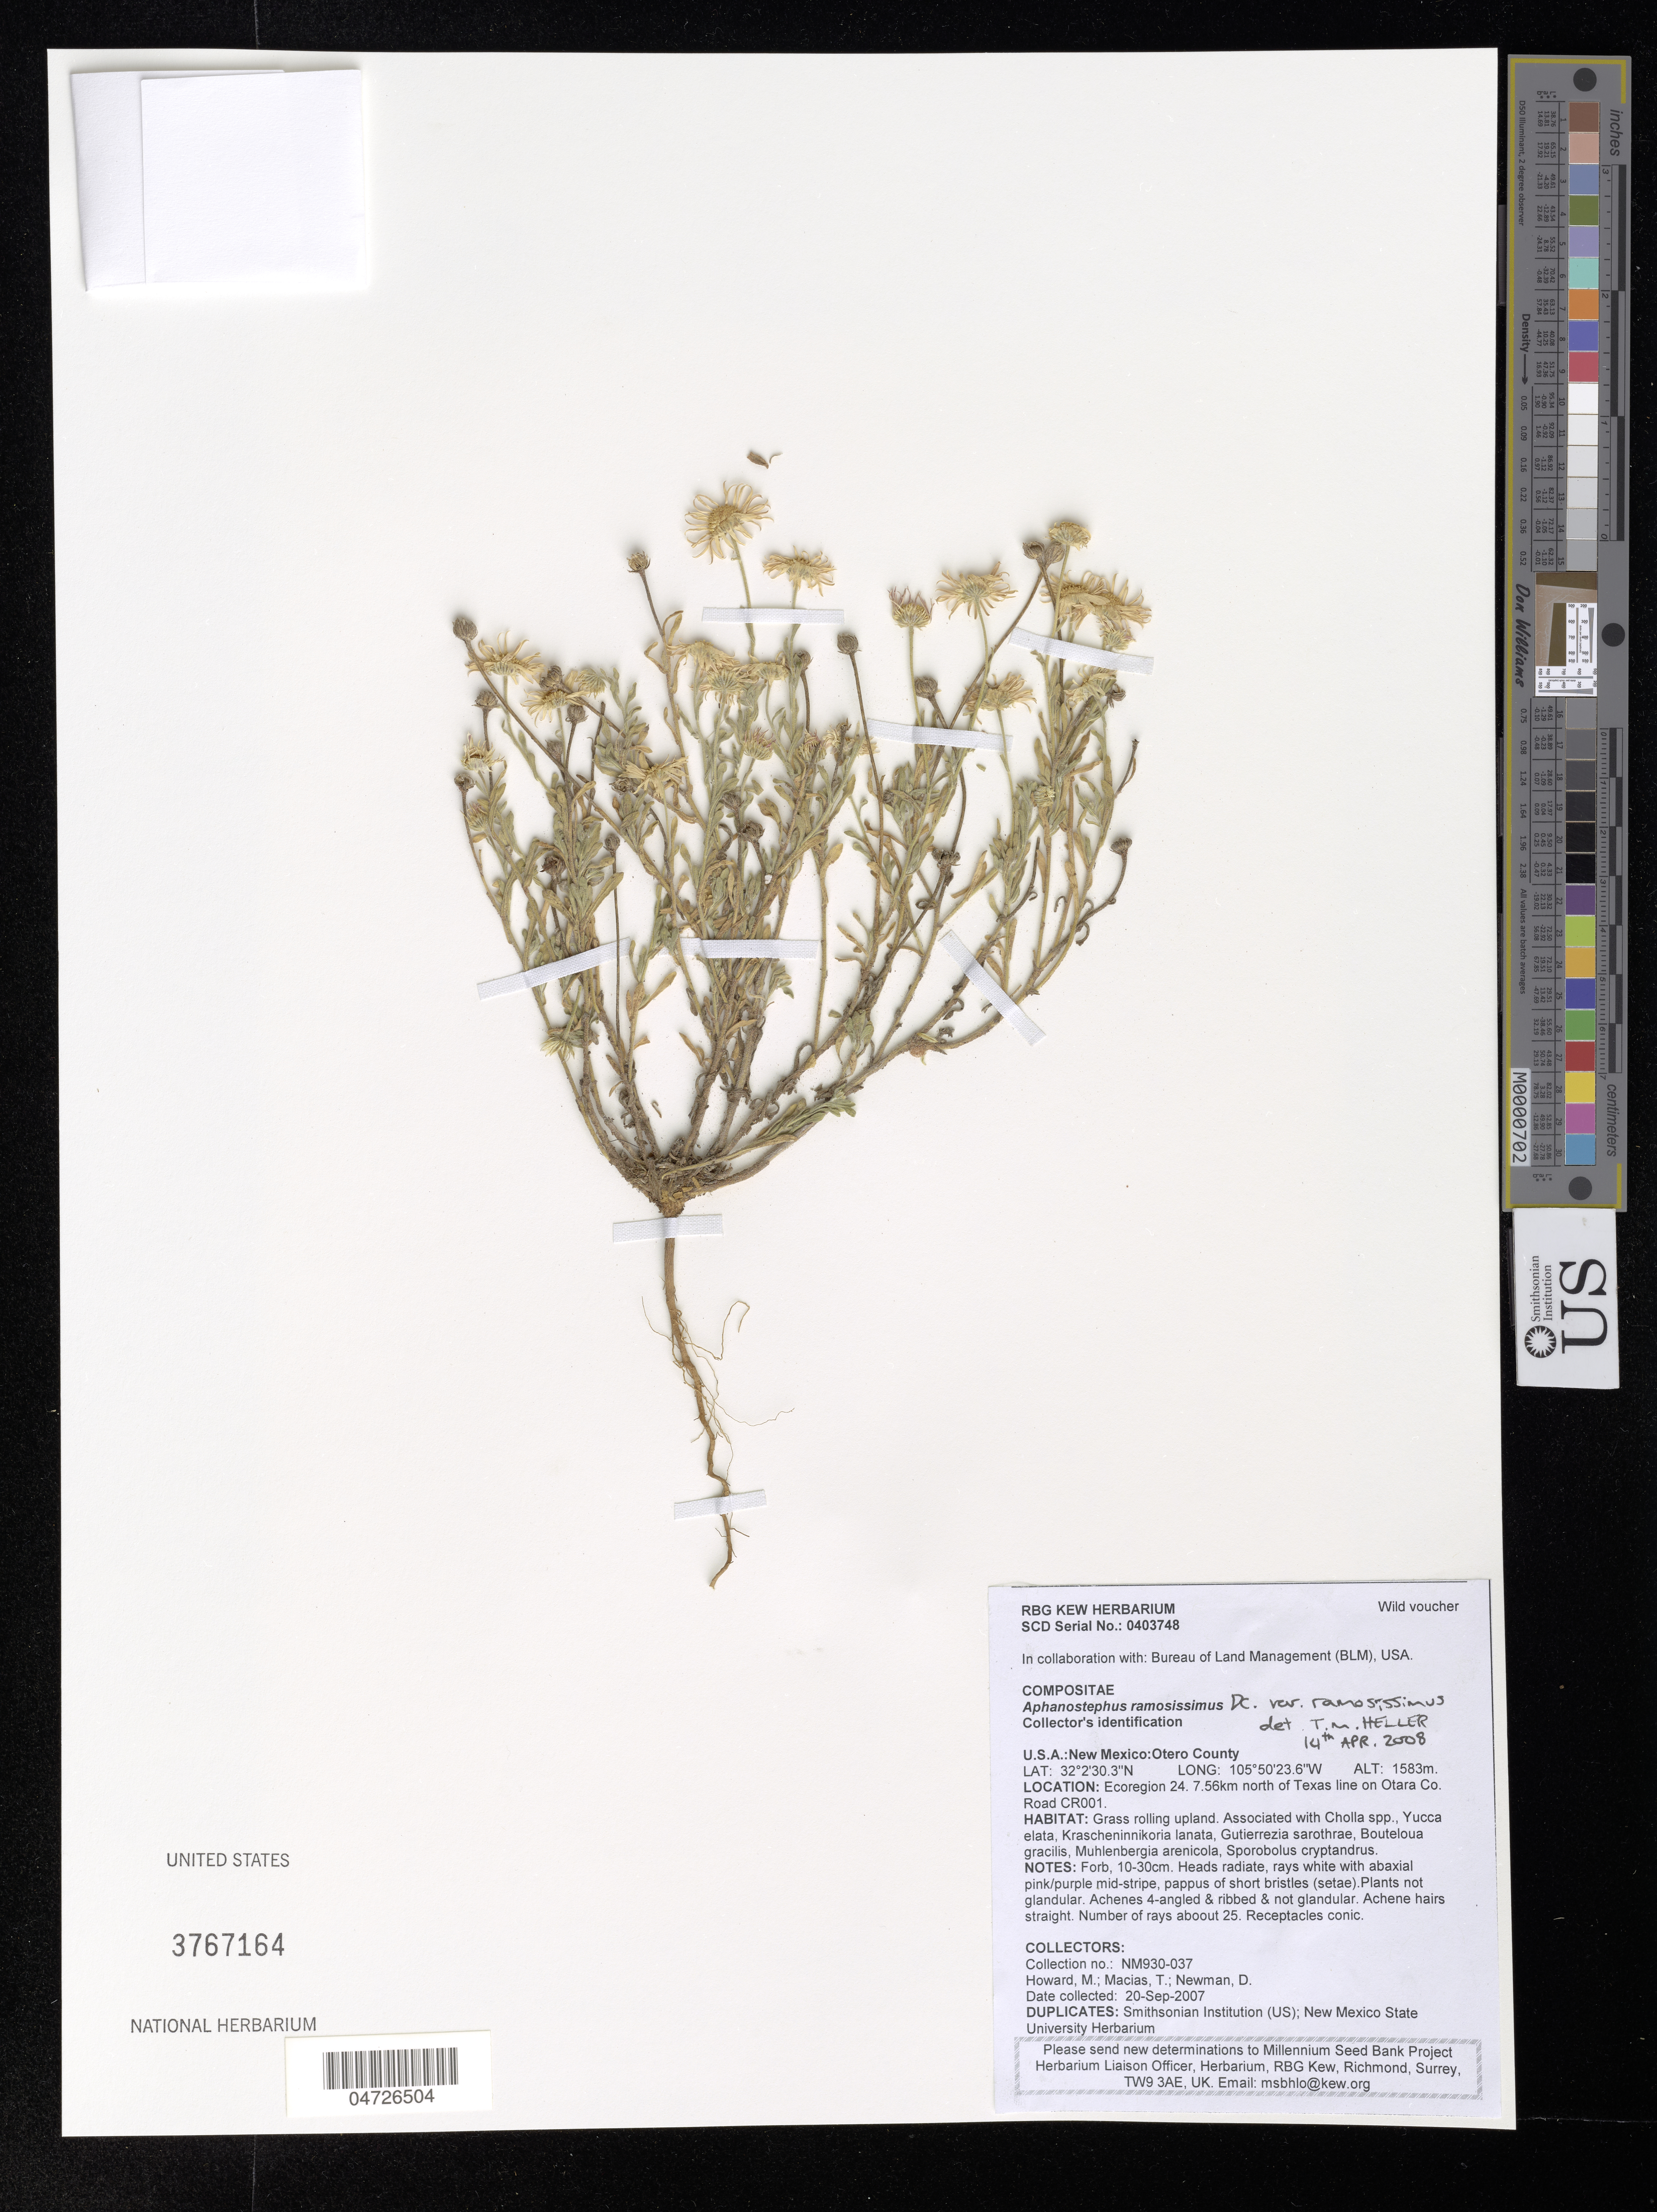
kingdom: Plantae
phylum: Tracheophyta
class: Magnoliopsida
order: Asterales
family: Asteraceae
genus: Aphanostephus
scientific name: Aphanostephus ramosissimus var. ramosissimus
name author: DC.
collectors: M. Howard, T. Macias & D. Newman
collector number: NM930-037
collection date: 2007-09-20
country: United States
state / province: New Mexico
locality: Otero County. Ecoregion 24. 7.56km north of Texas line on Otara Co. Road CR001.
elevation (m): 1583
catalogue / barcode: US 3767164